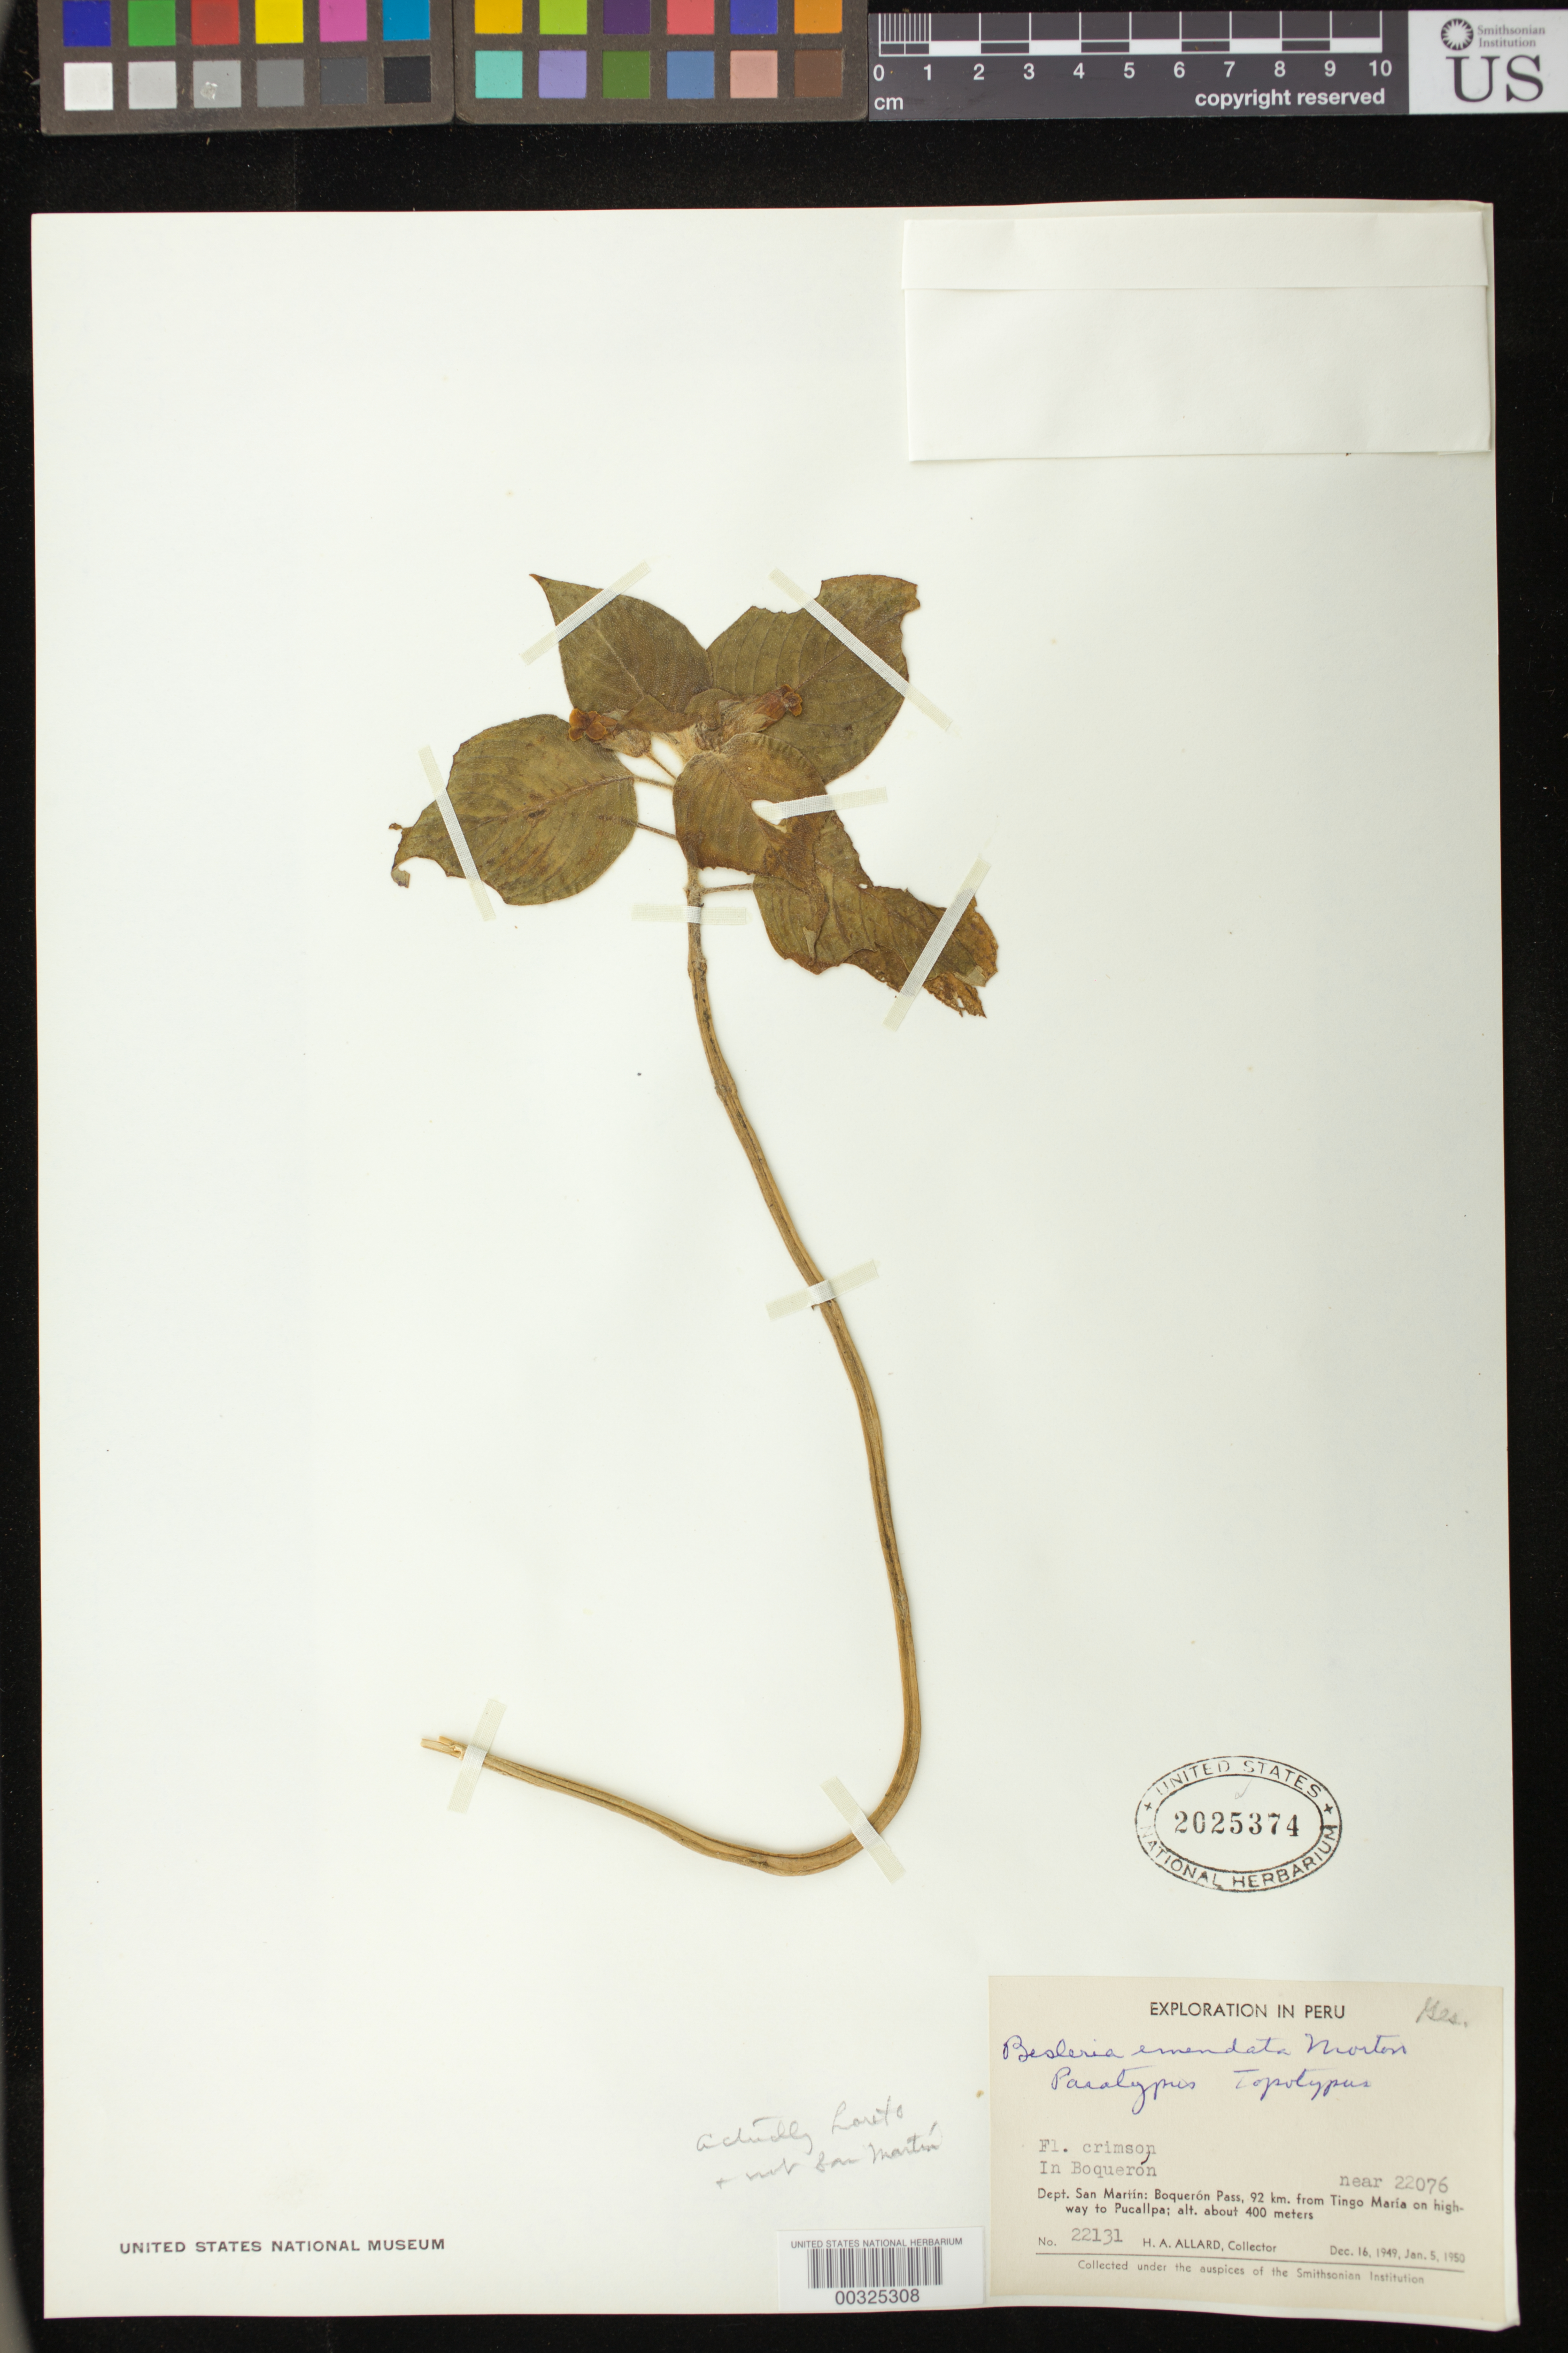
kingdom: Plantae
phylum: Tracheophyta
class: Magnoliopsida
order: Lamiales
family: Gesneriaceae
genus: Besleria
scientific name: Besleria emendata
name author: C.V. Morton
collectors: H. A. Allard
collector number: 22131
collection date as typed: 1949-50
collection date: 1949/1950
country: Peru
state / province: Loreto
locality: In Boqueron, Boqueron Pass, 92 km from Tingo Maria on highway to Pucallpa, near HAA #...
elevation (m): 400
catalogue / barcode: US 2025374